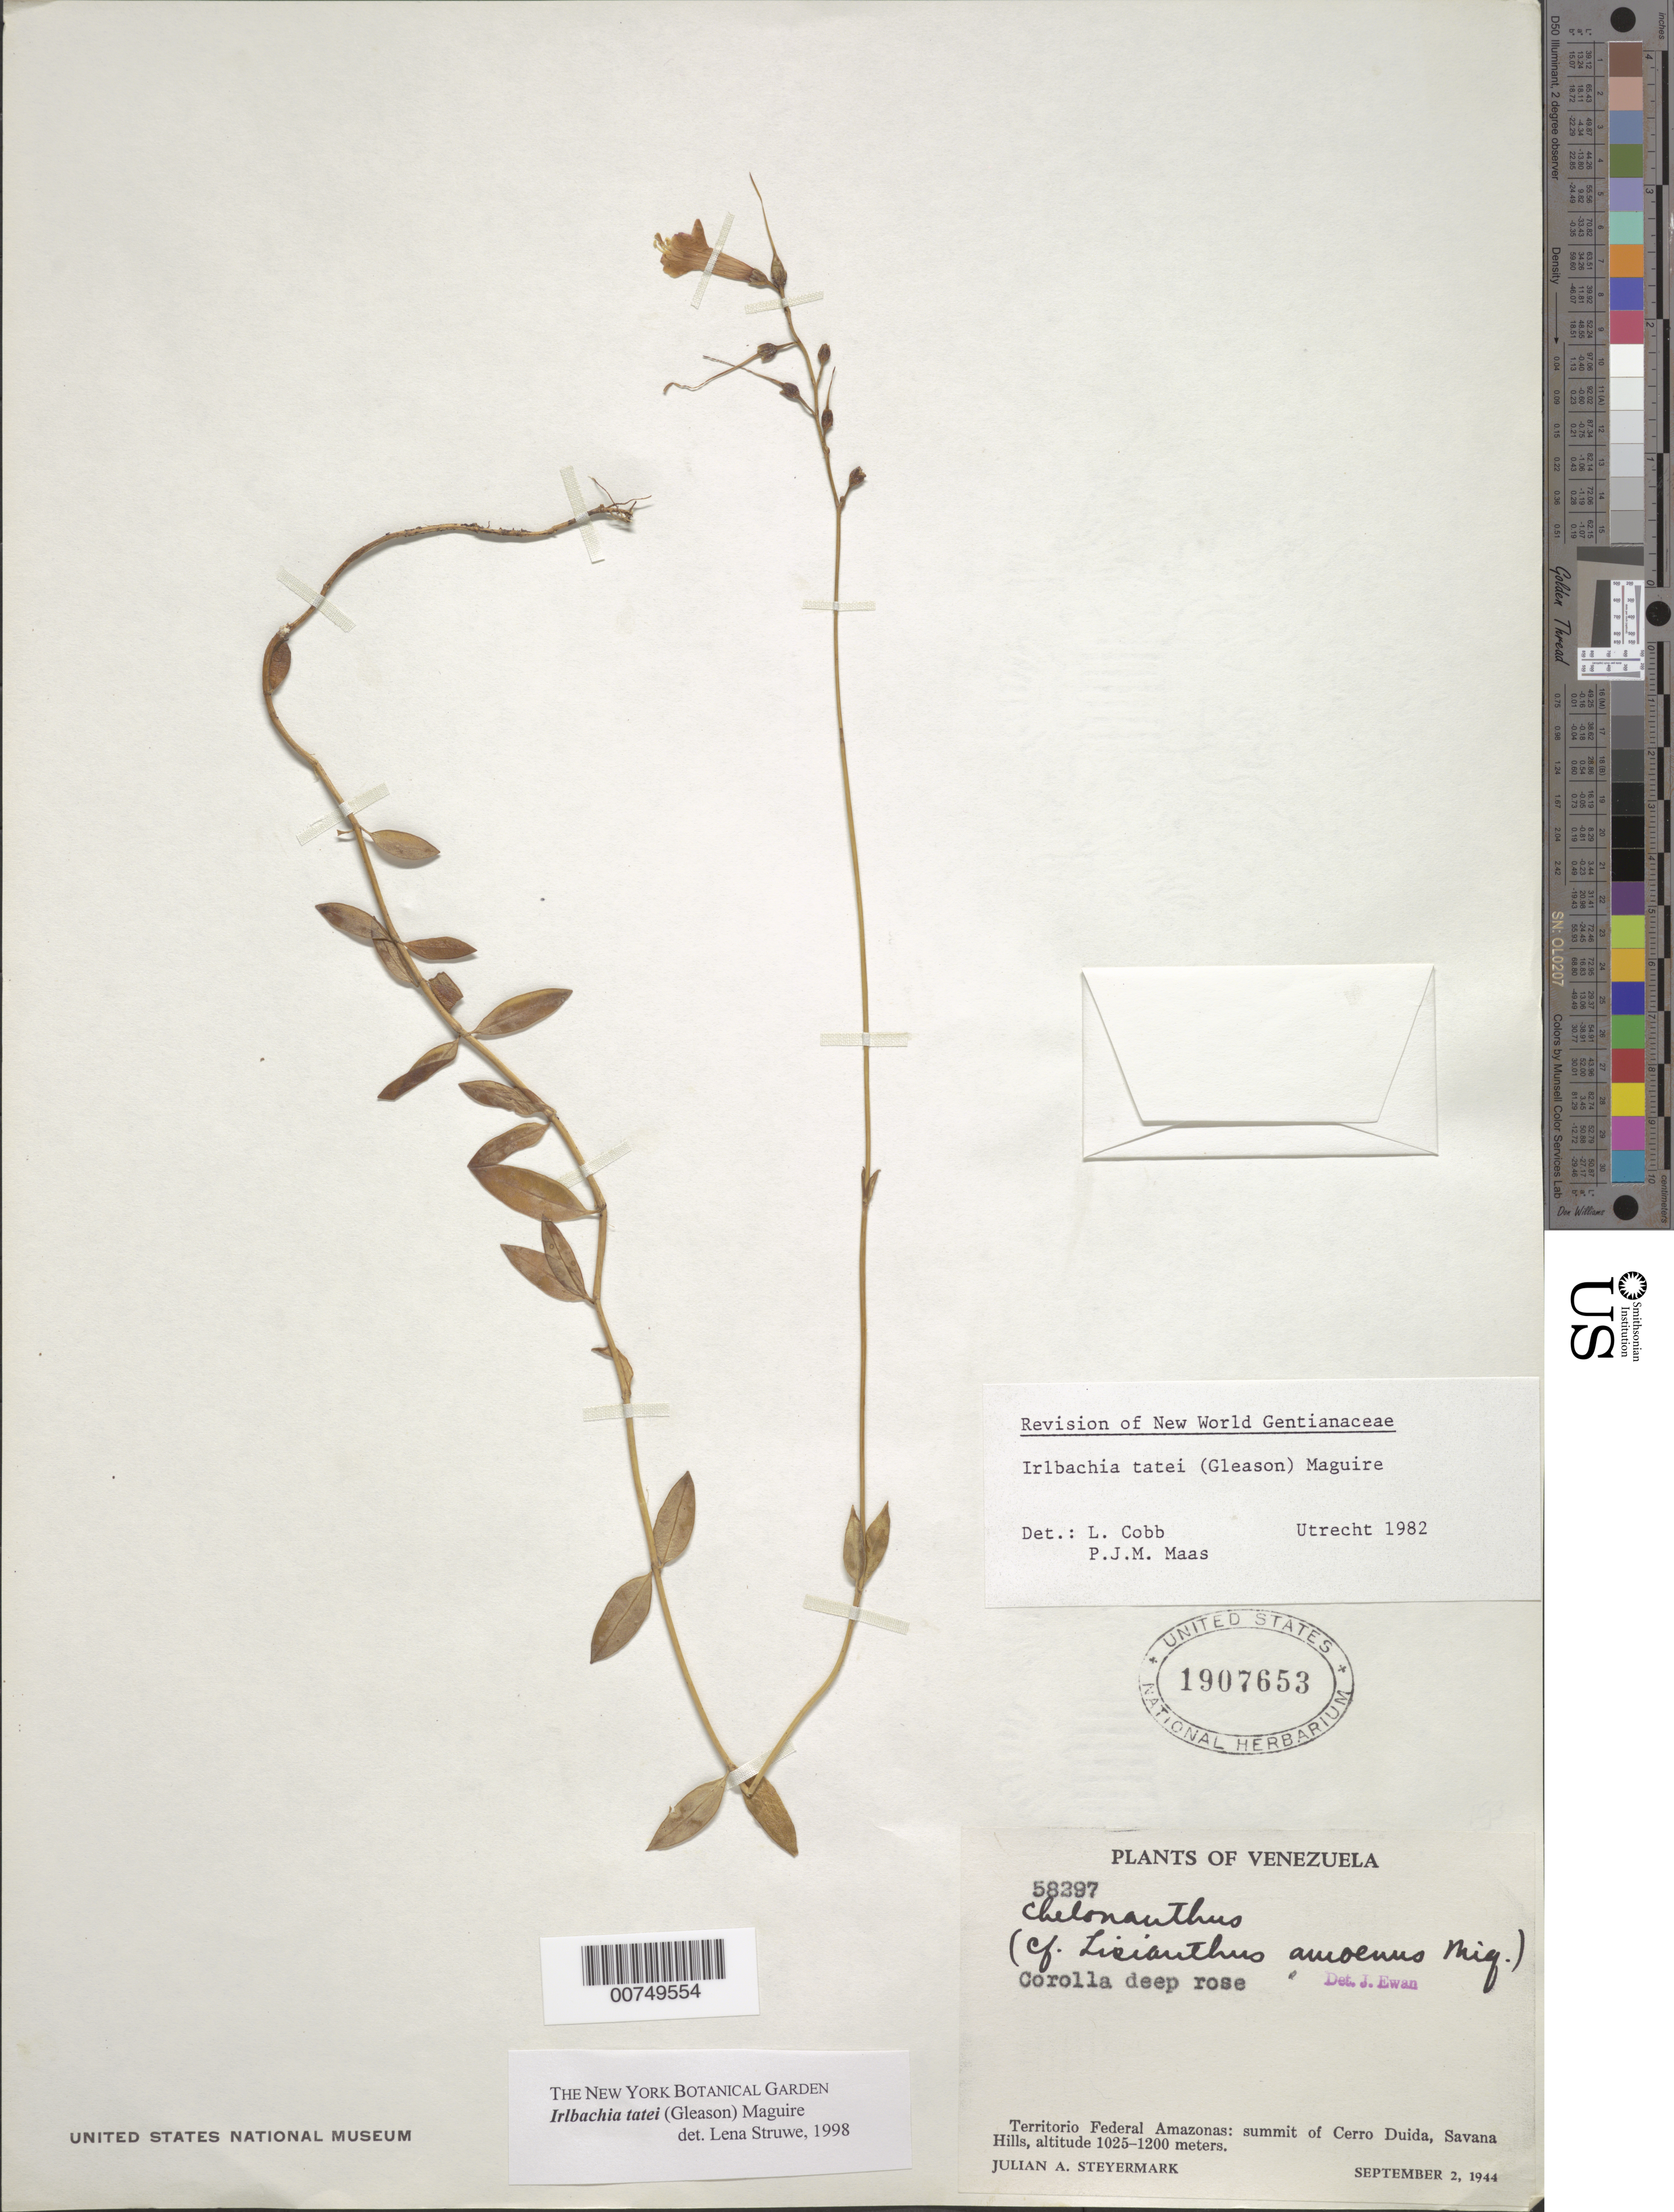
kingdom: Plantae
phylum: Tracheophyta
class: Magnoliopsida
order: Gentianales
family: Gentianaceae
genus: Irlbachia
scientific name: Irlbachia tatei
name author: (Gleason) Maguire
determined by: Struwe, L.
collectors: J. Steyermark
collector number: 58297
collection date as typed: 2-Sep-44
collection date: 1944-09-02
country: Venezuela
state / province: Amazonas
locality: Cerro Duida, summit, Caño Negro, Savanna Hills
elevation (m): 1025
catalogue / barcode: US 1907653